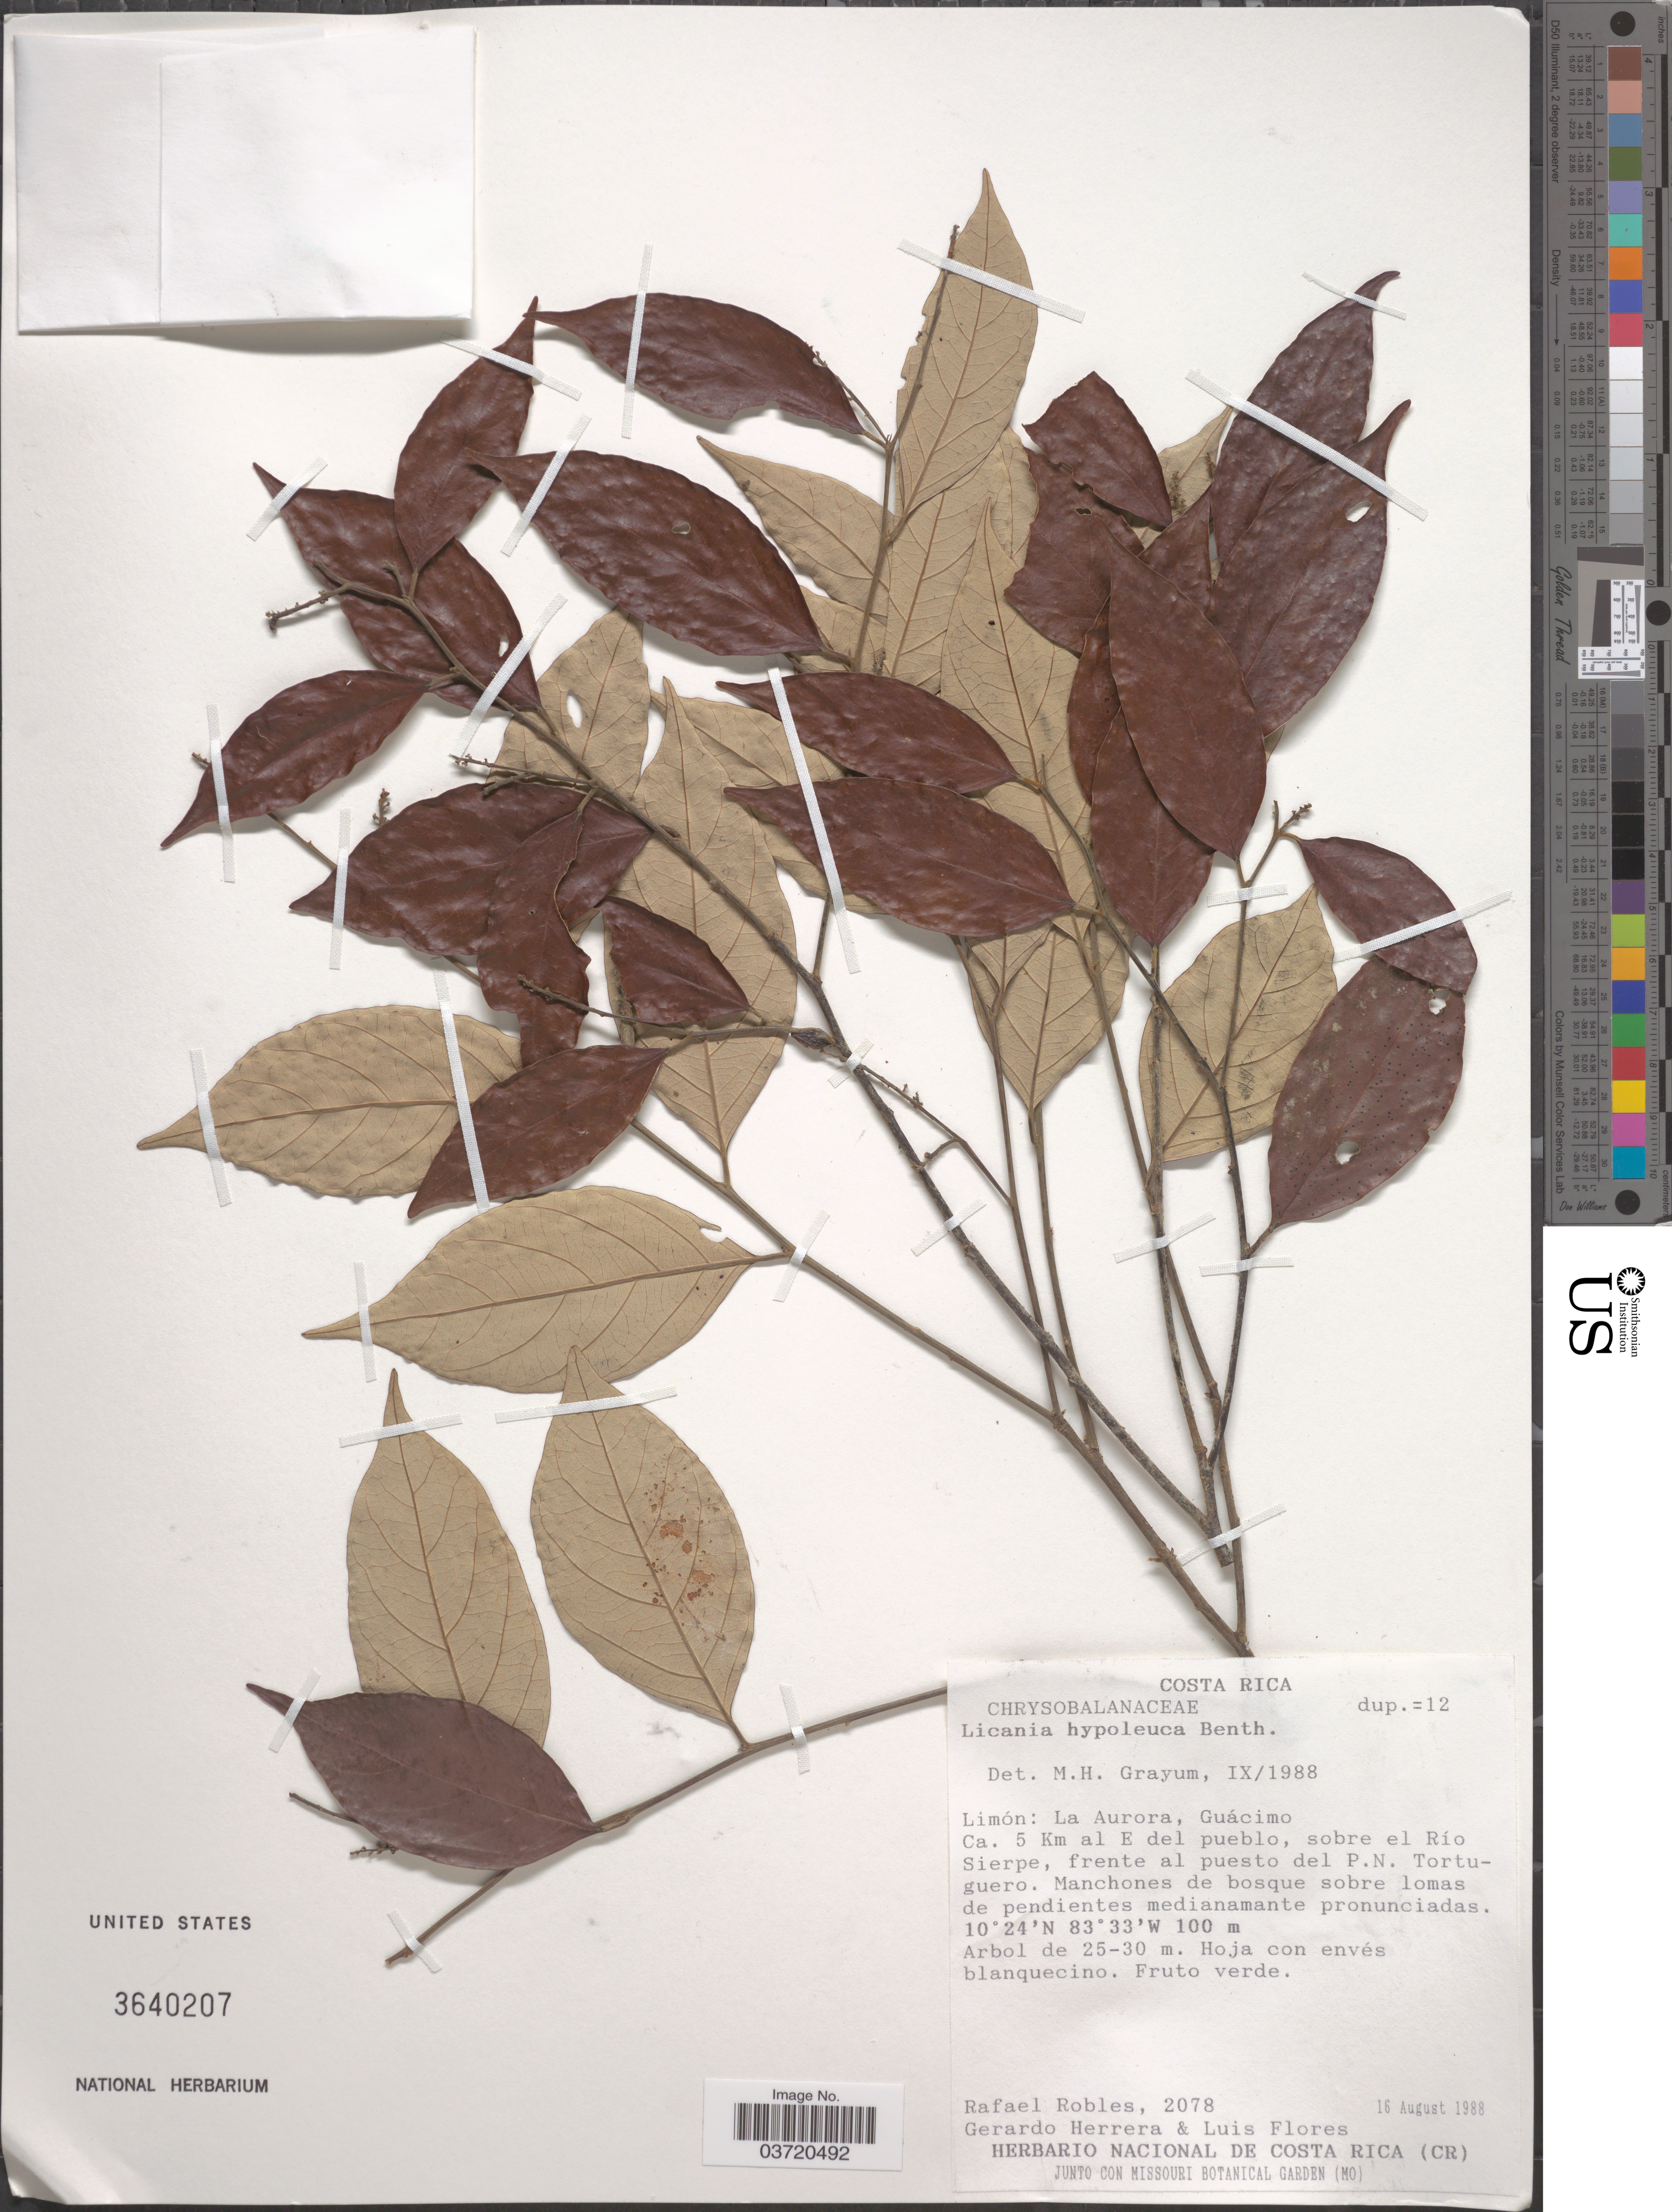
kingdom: Plantae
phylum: Tracheophyta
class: Magnoliopsida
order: Malpighiales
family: Chrysobalanaceae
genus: Licania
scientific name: Licania hypoleuca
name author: Benth.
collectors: R. Robles, G. Herrera & L. Flores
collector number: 2078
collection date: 1988-08-16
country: Costa Rica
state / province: Limón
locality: La Aurora, Guácimo Ca. 5 Km al E del pueblo, sobre el Río Sierpe, frente al puesto del P.N. Tortuguero.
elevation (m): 100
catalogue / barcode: US 3640207